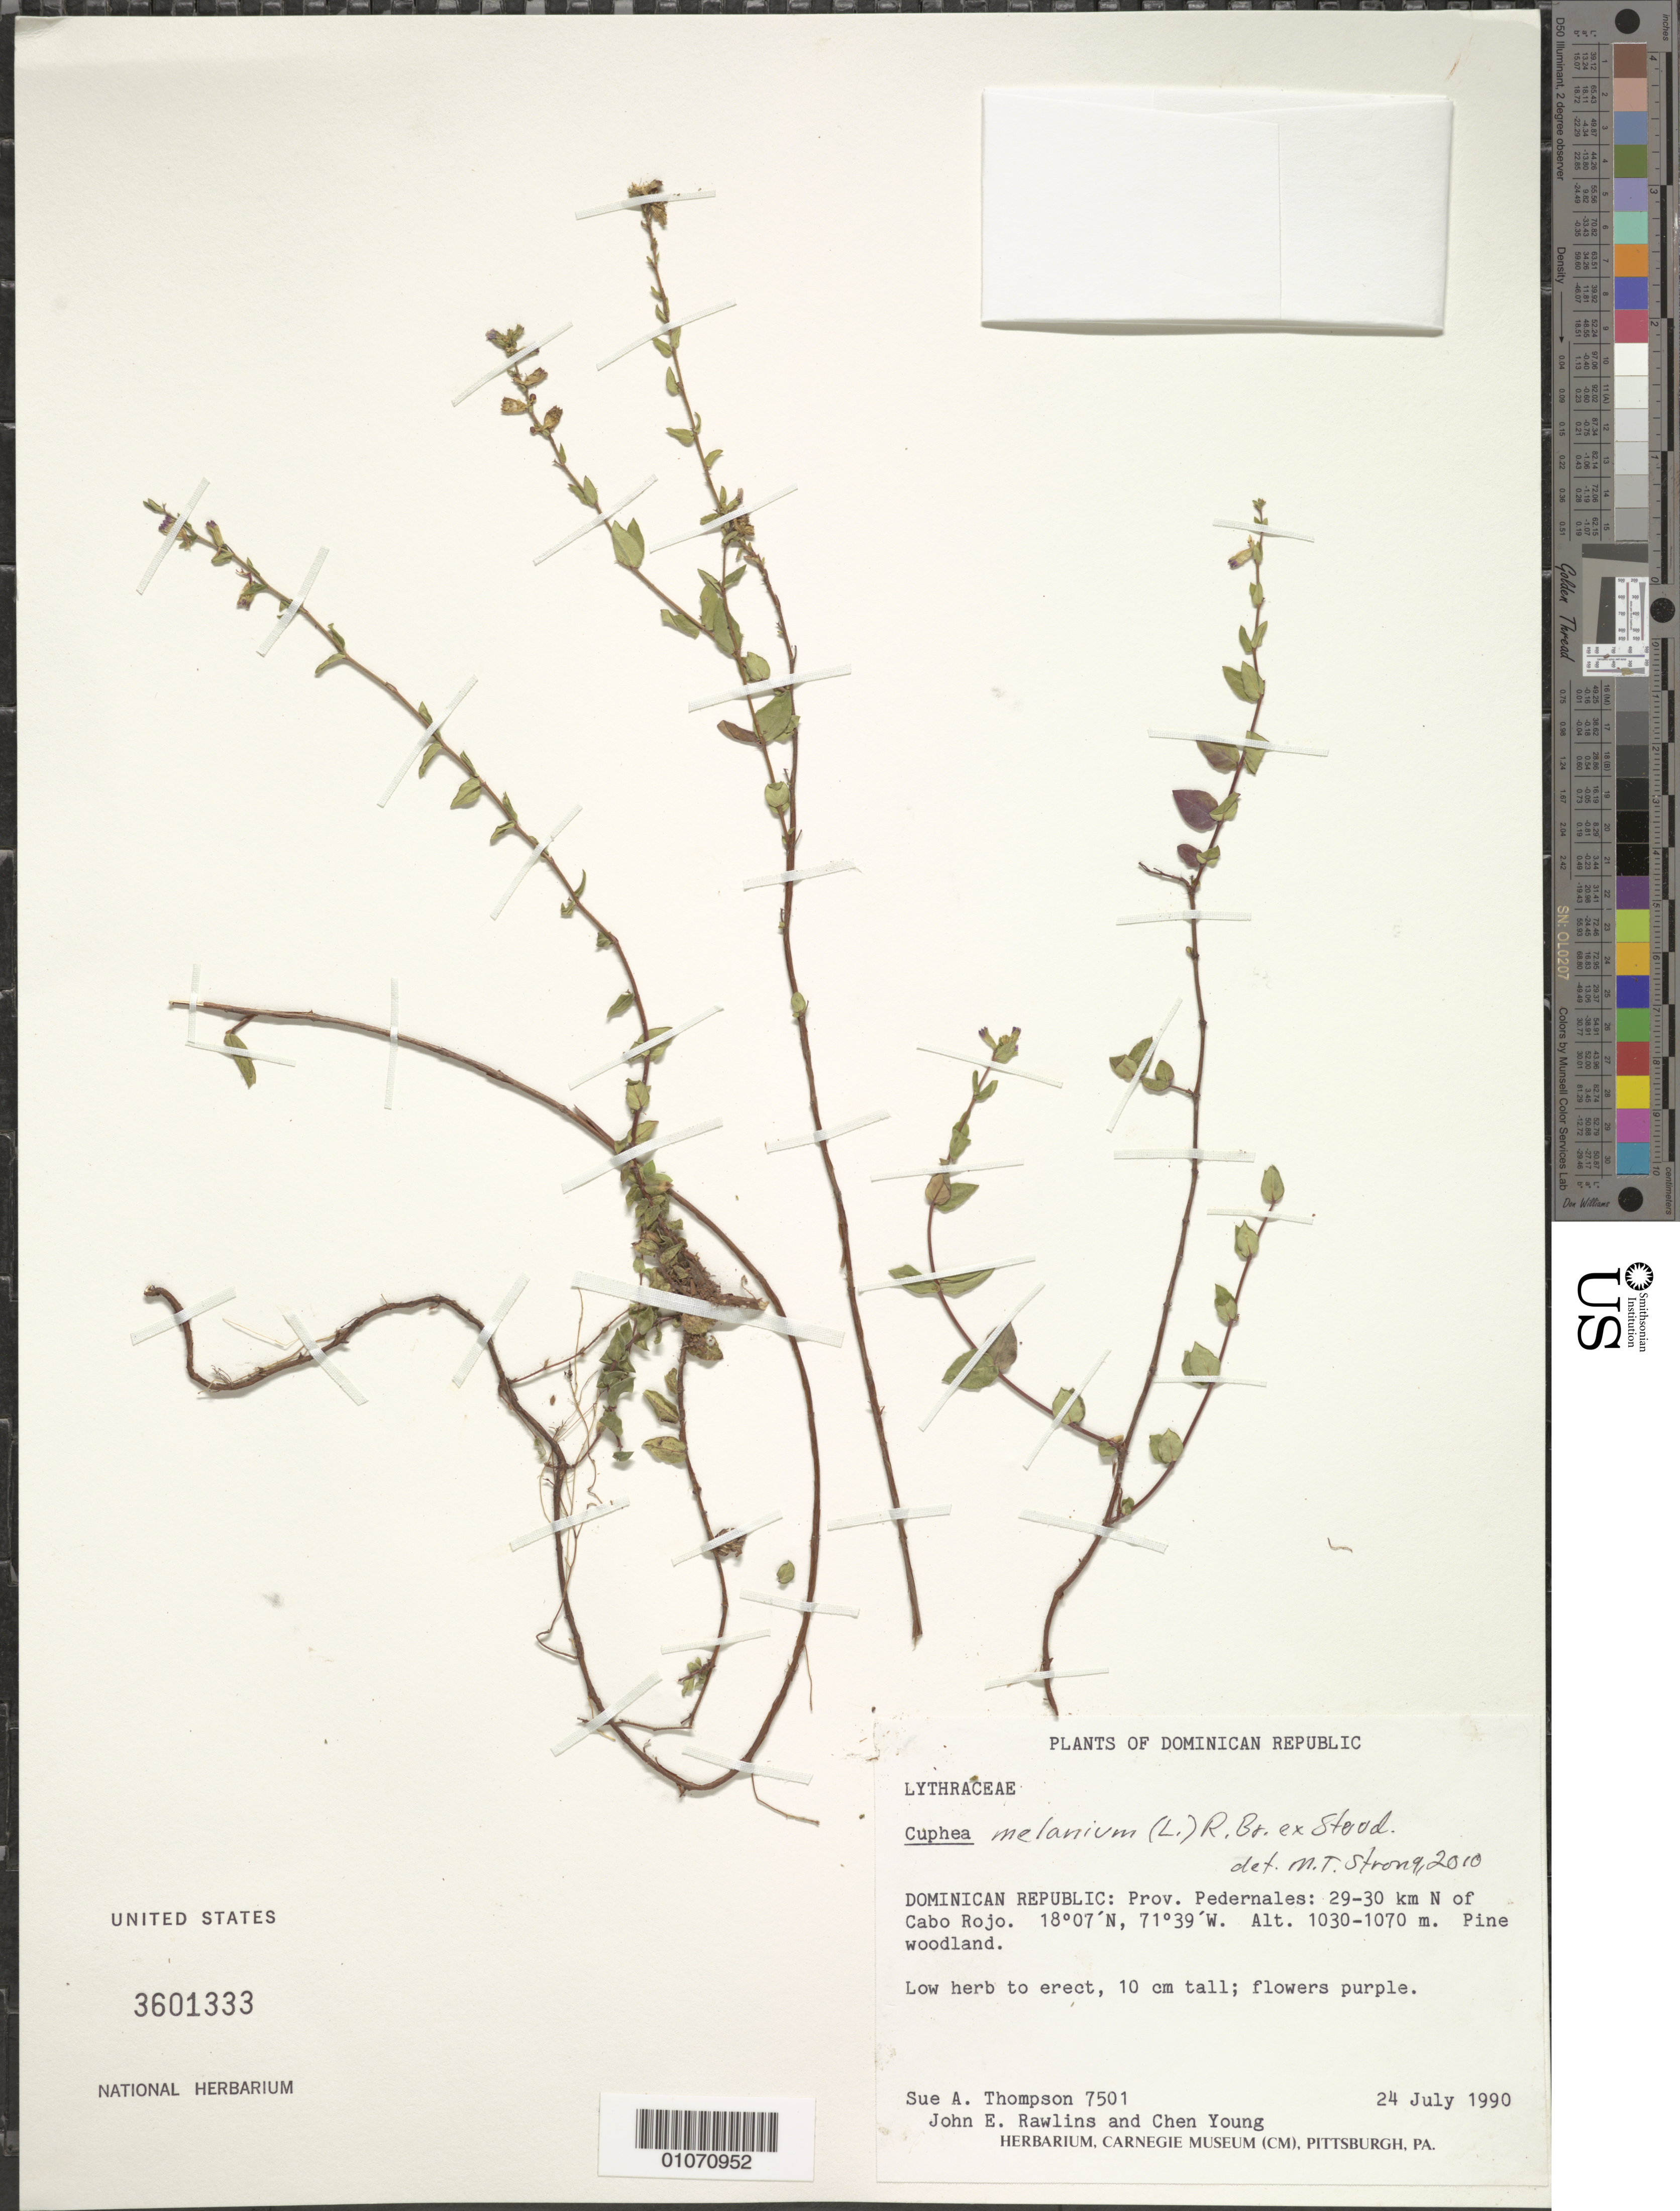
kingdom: Plantae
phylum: Tracheophyta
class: Magnoliopsida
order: Myrtales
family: Lythraceae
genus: Cuphea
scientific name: Cuphea melanium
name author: (L.) Cramer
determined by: Strong, M. T., (US), Smithsonian Institution - National Museum of Natural History (UNITED STATES)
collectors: S. A. Thompson, J. Rawlins & C. Young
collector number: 7501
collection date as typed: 24 Jul 1990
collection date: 1990-07-24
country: Dominican Republic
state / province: Pedernales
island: Hispaniola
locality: Cabo Rojo, 29-30 km N of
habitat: Pine woodland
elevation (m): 1030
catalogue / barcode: US 3601333